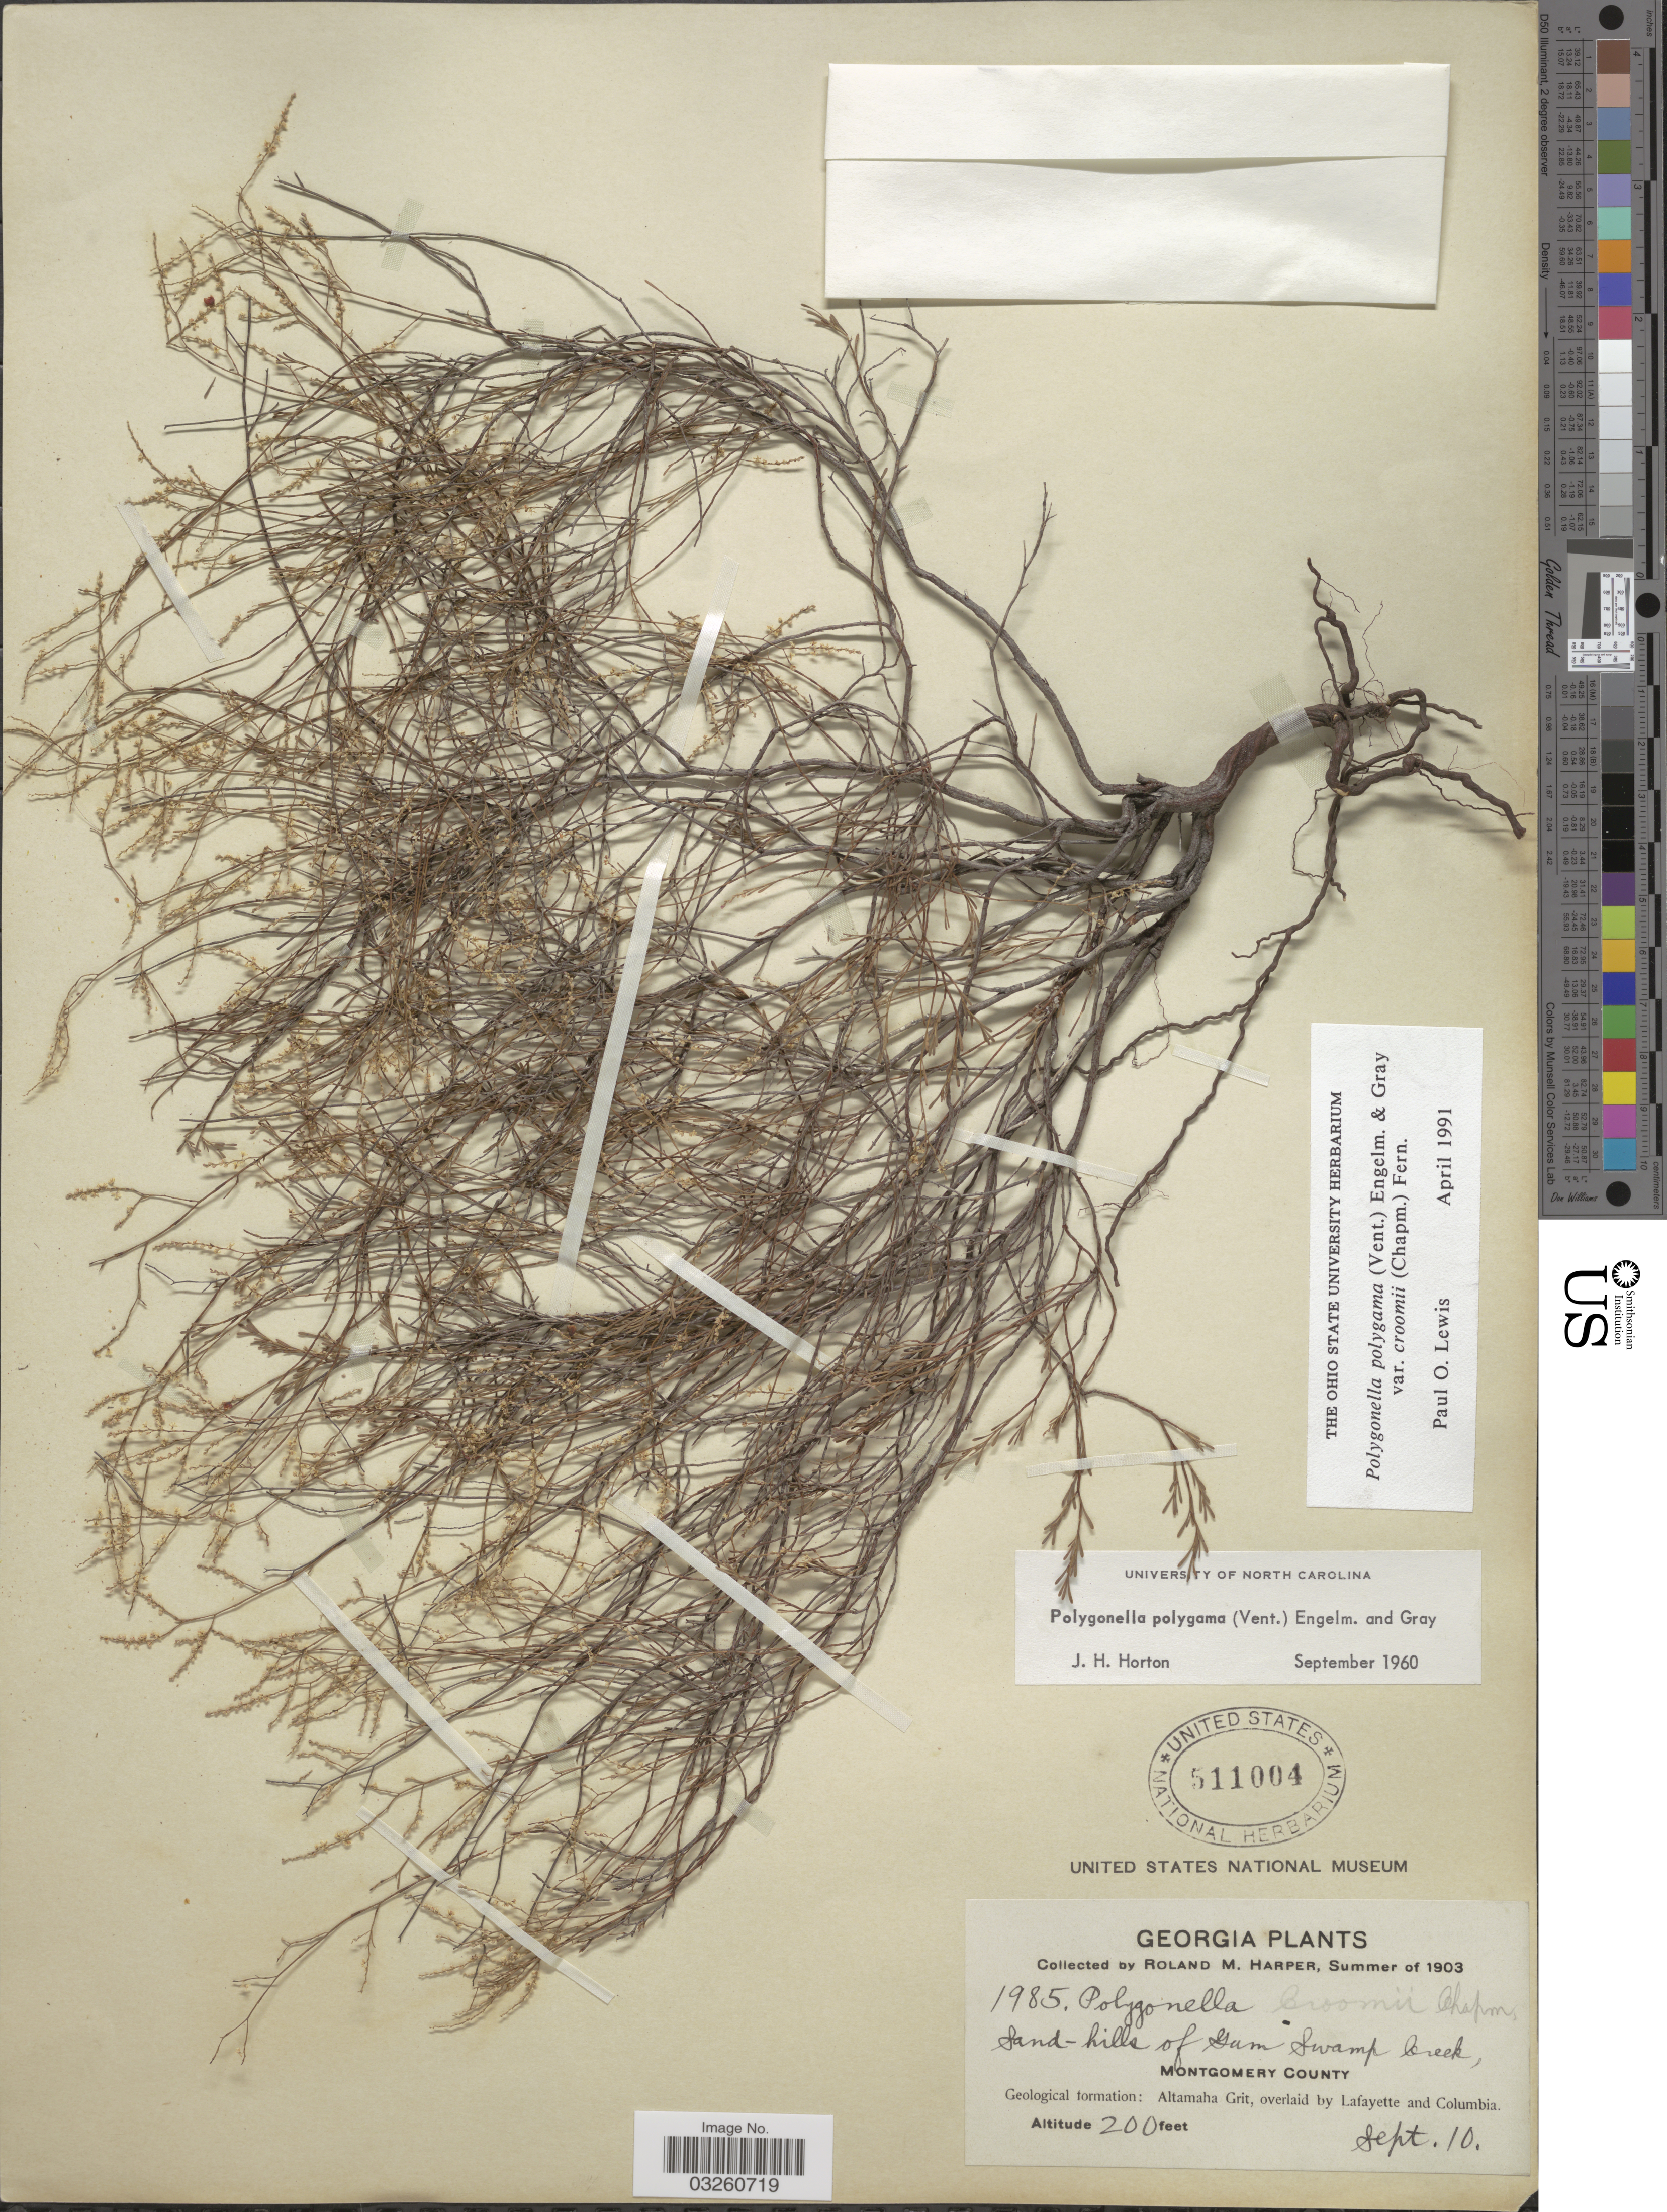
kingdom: Plantae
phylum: Tracheophyta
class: Magnoliopsida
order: Caryophyllales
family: Polygonaceae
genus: Polygonella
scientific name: Polygonella polygama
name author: (Vent.) Engelm. & A. Gray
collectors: R. M. Harper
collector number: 1985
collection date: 1903-09-10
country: United States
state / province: Georgia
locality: Sand-hills of Gum Swamp Creek, Montgomery County. Geological formation: Altamaha Grit, overlaid by Lafayette and Columbia.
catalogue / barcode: US 511004